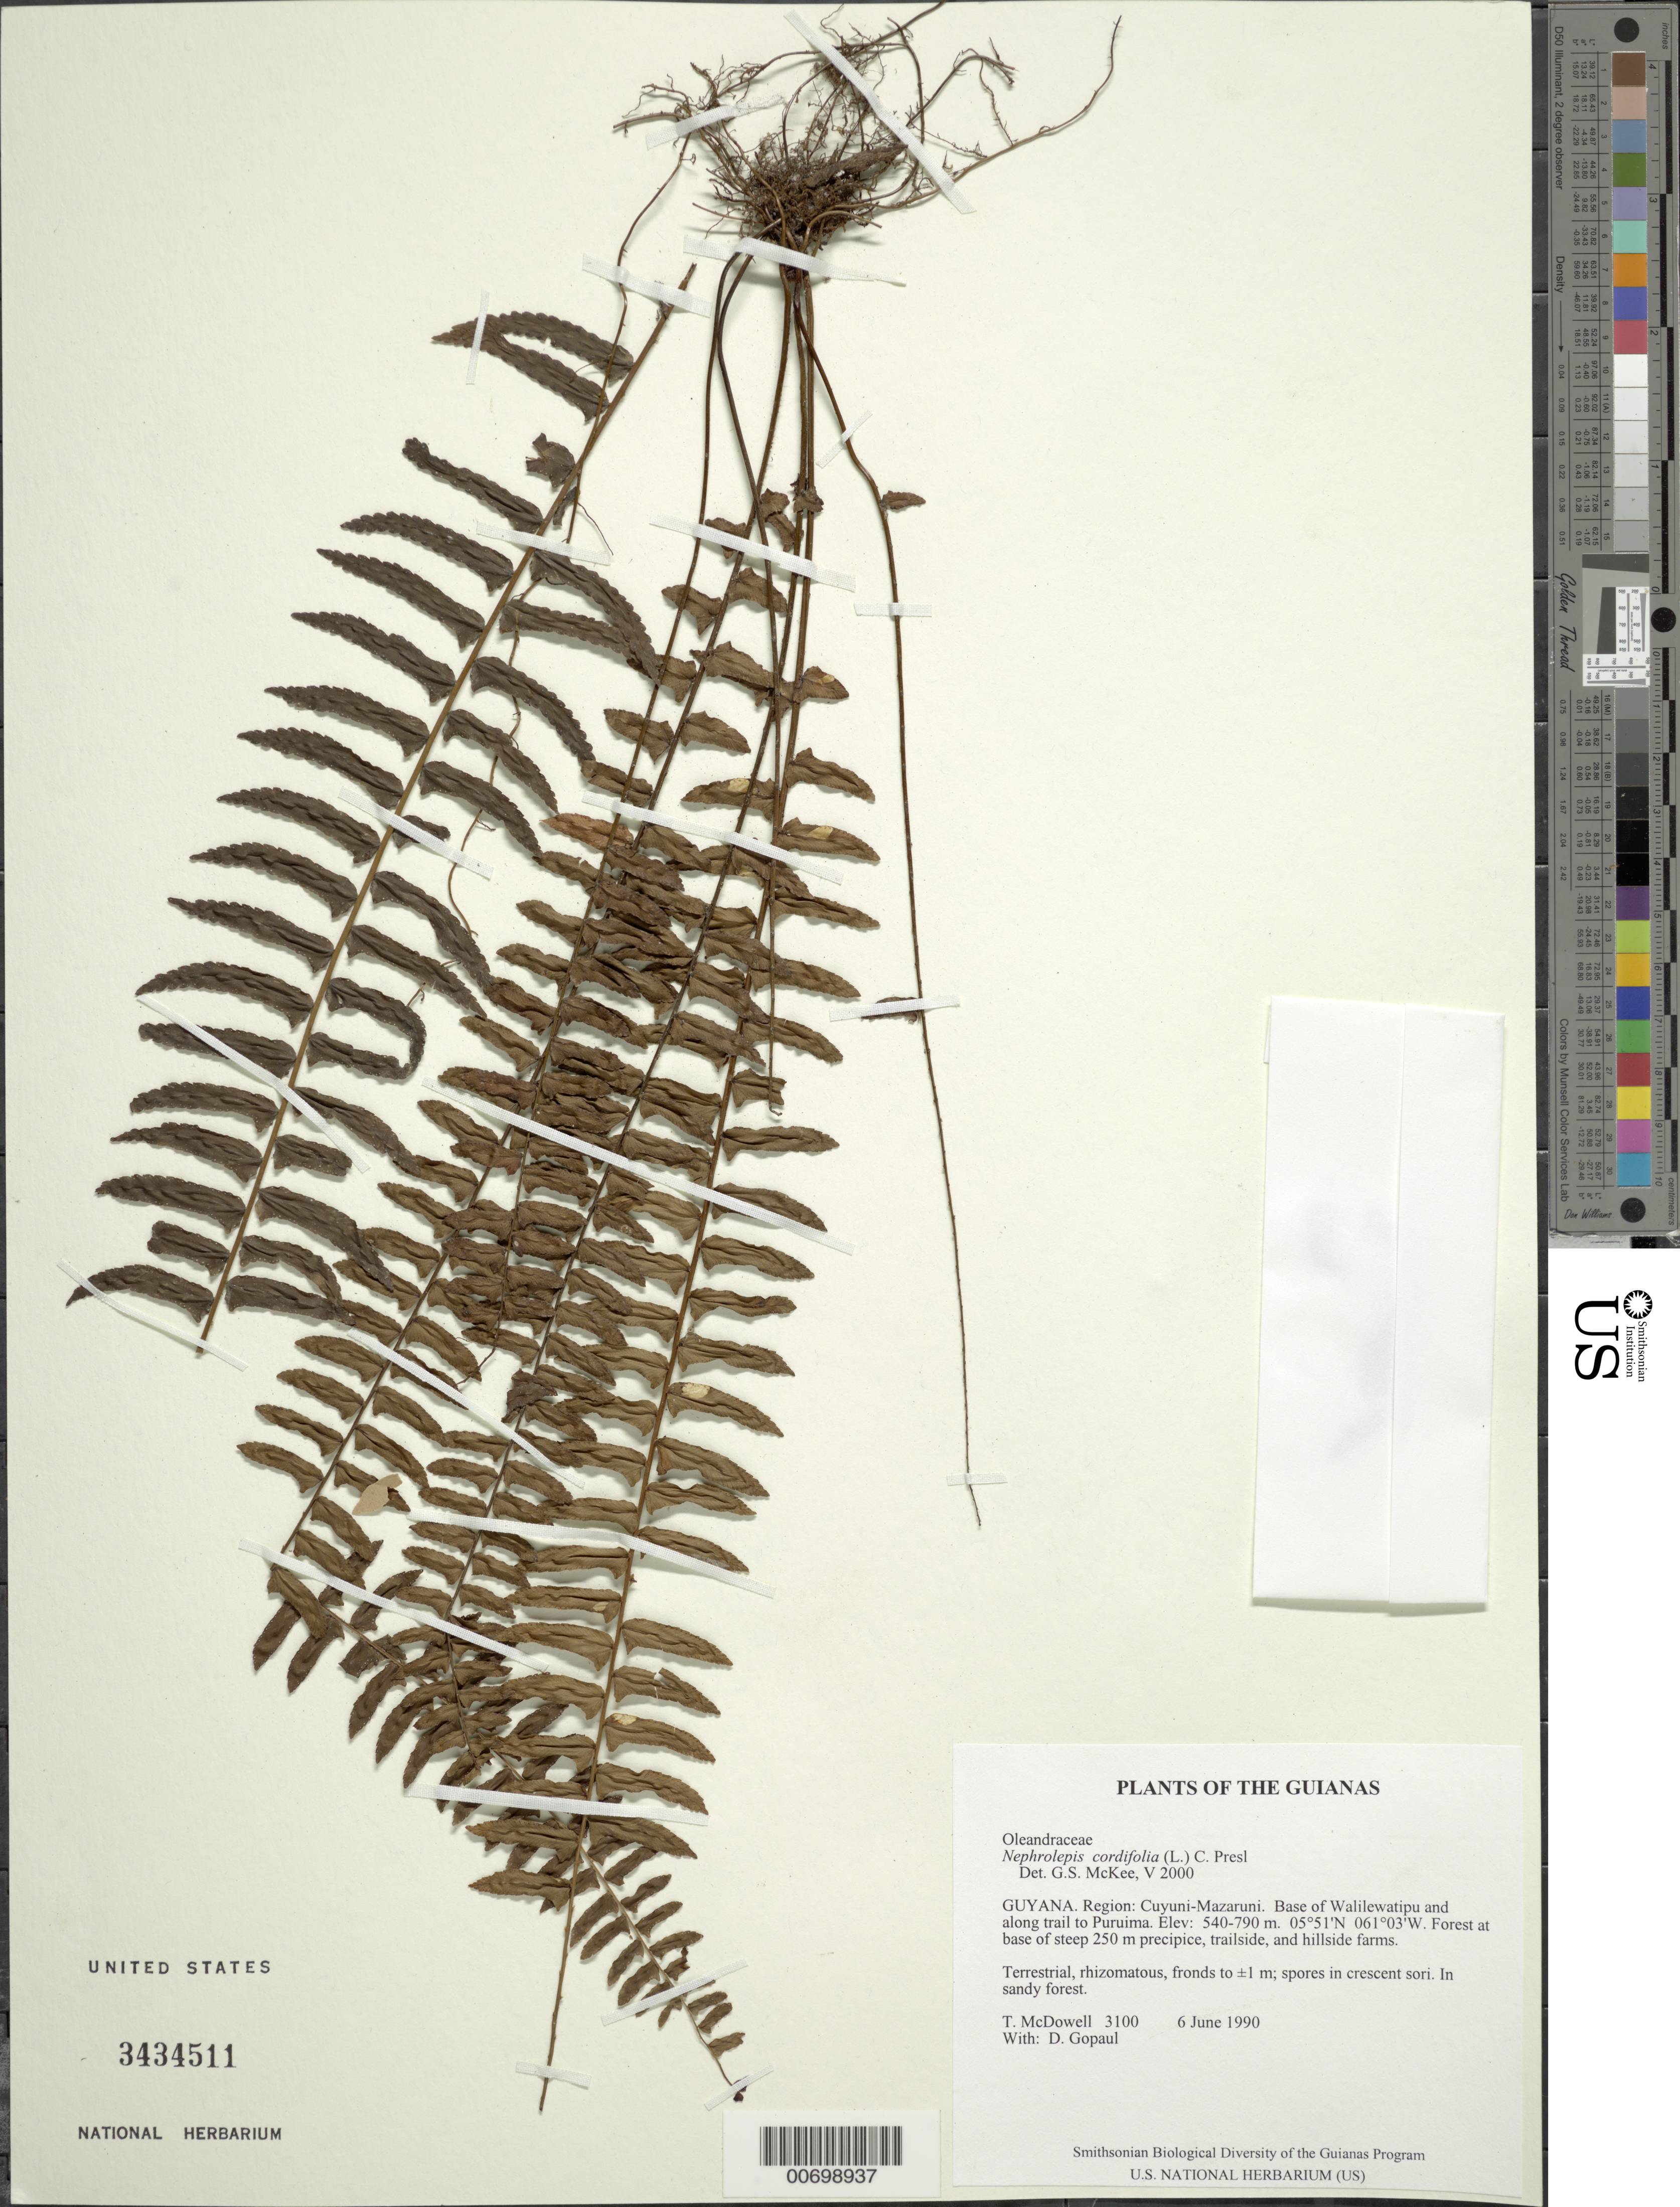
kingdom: Plantae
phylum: Tracheophyta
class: Polypodiopsida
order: Polypodiales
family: Nephrolepidaceae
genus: Nephrolepis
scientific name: Nephrolepis cordifolia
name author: (L.) C. Presl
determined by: McKee, G. S., (US), NMNH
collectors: T. McDowell, D. Hughs & D. Gopaul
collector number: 3100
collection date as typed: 6 June 1990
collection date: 1990-06-06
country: Guyana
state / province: Cuyuni-Mazaruni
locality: Base of Walilewatipu and along trail to Paruima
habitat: Forest at base of steep 250 m precipice, trailside, and hillside farms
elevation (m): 540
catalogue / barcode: US 3434511